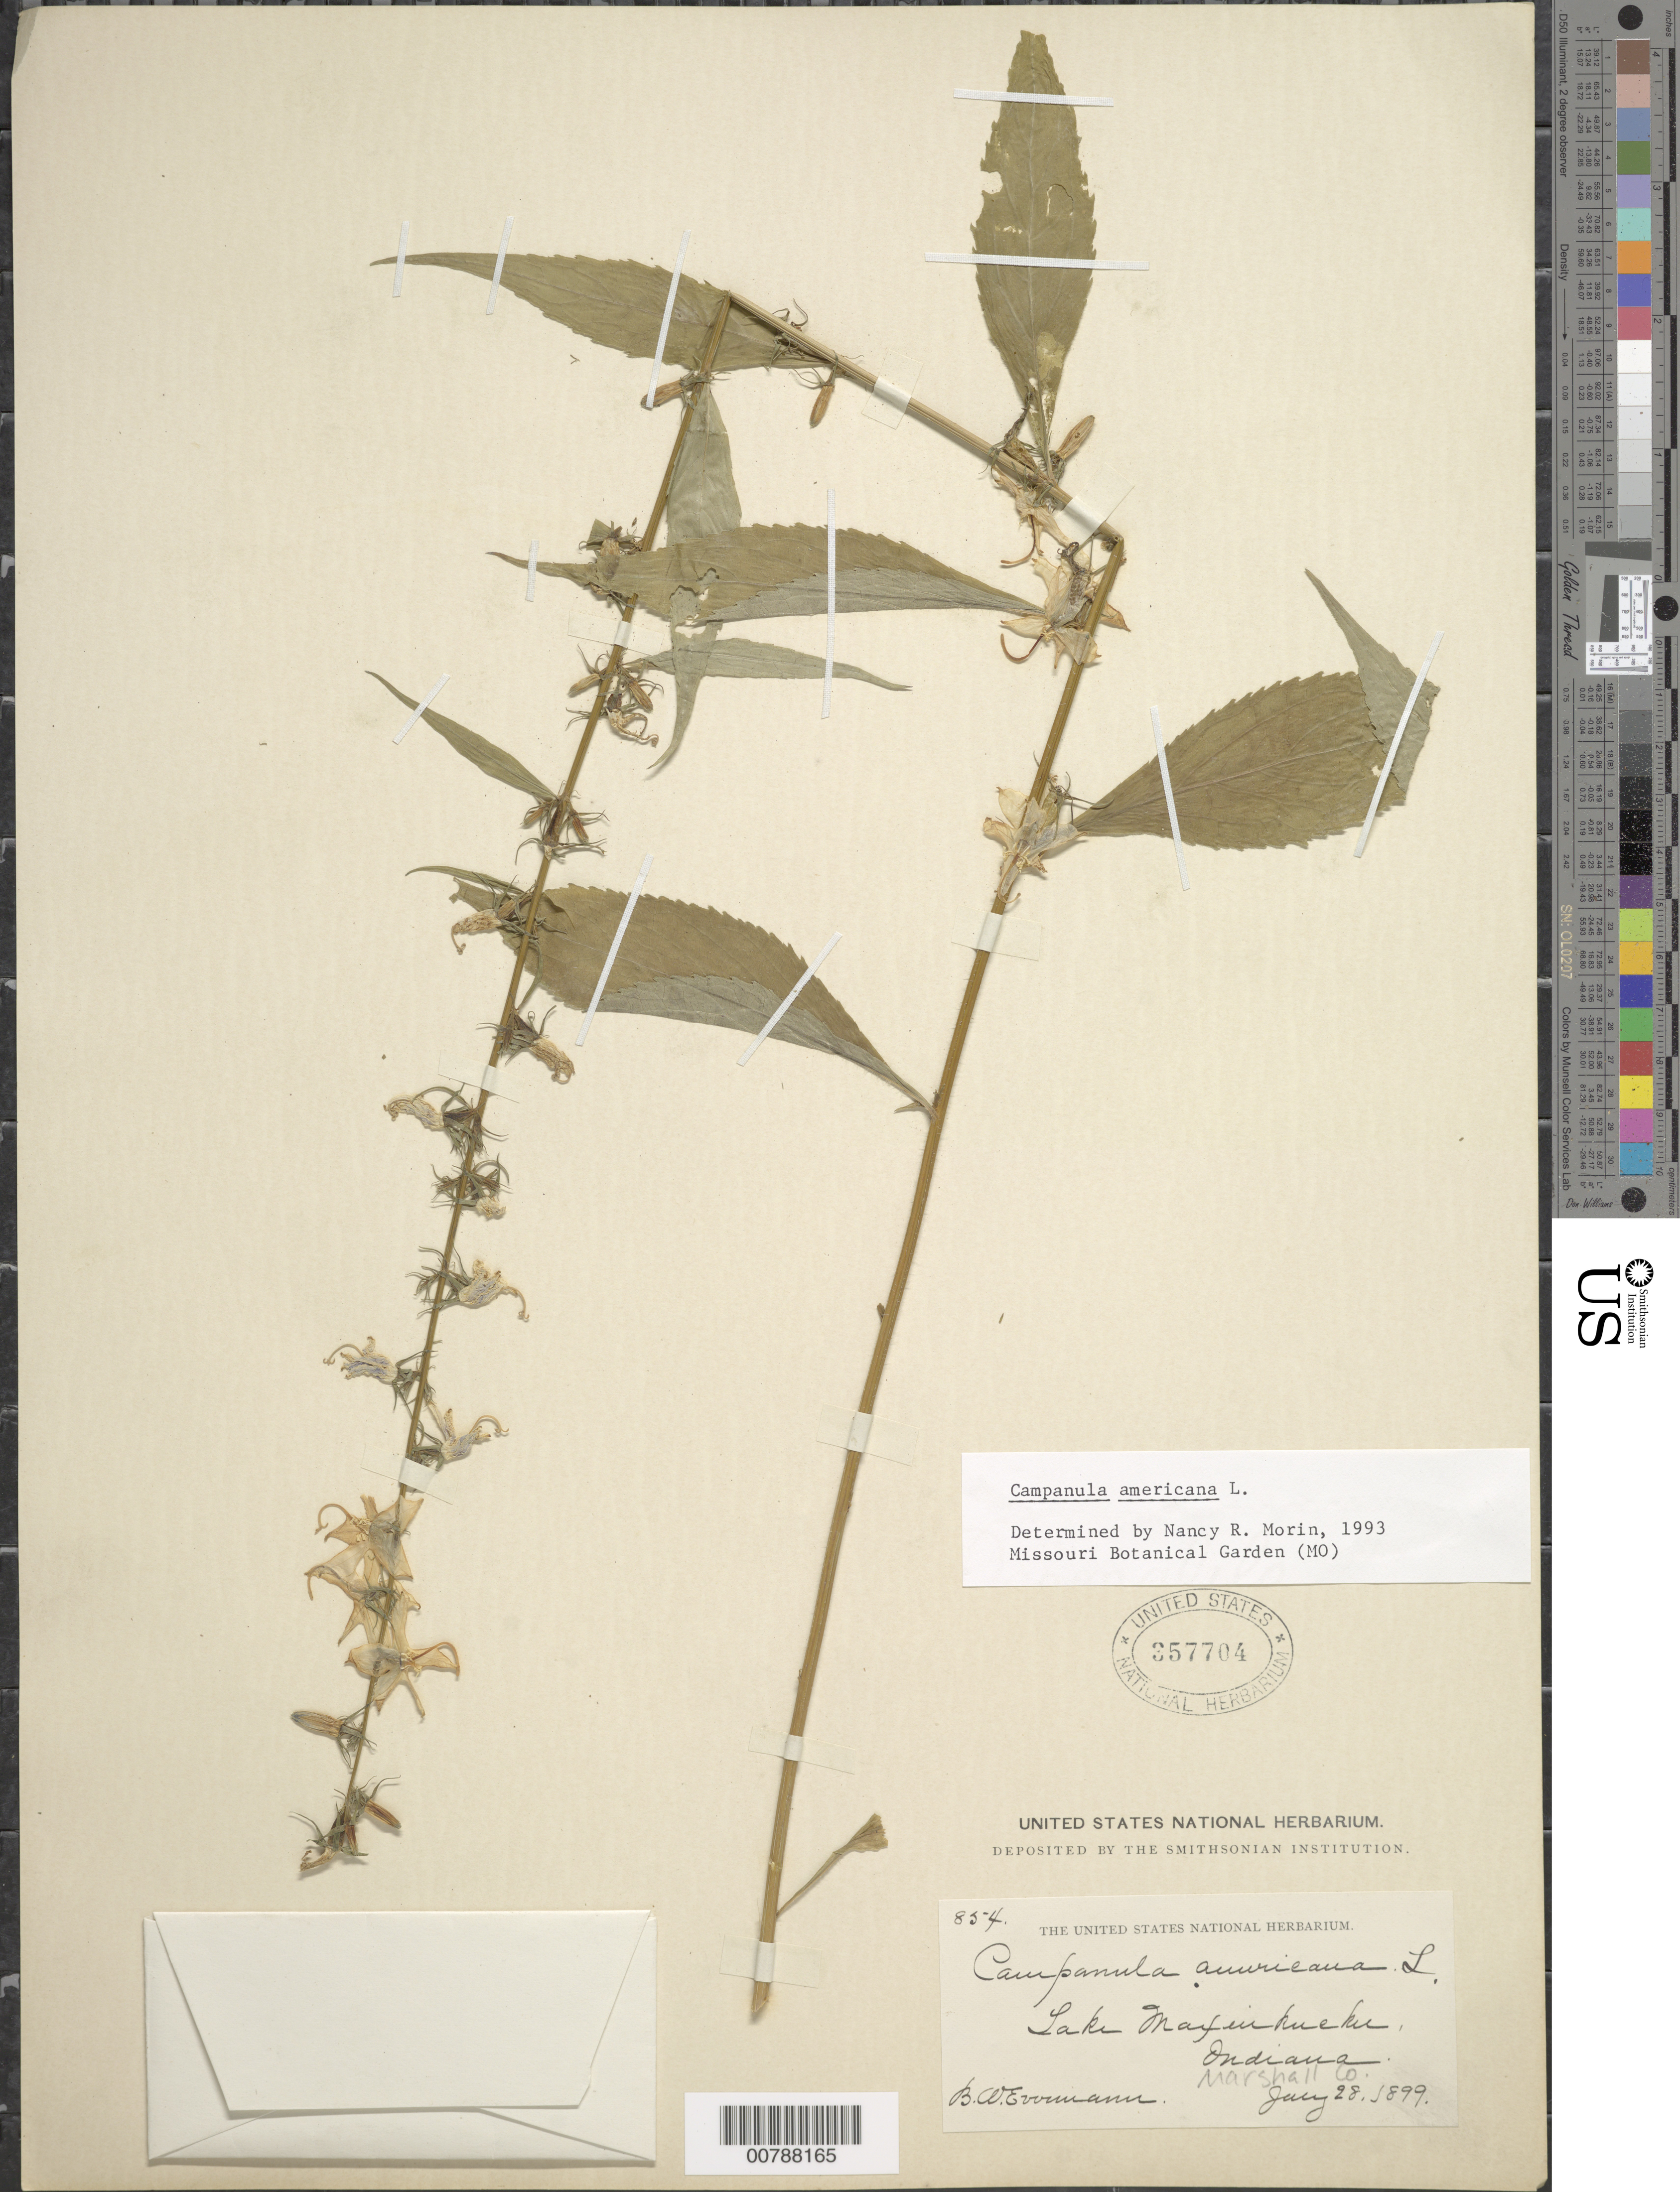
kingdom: Plantae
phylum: Tracheophyta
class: Magnoliopsida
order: Asterales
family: Campanulaceae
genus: Campanula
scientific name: Campanula americana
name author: L.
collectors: B. W. Evermann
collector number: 854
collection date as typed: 28 Jul 1899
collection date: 1899-07-28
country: United States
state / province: Indiana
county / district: Marshall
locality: Lake Maxinkuckee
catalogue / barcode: US 357704